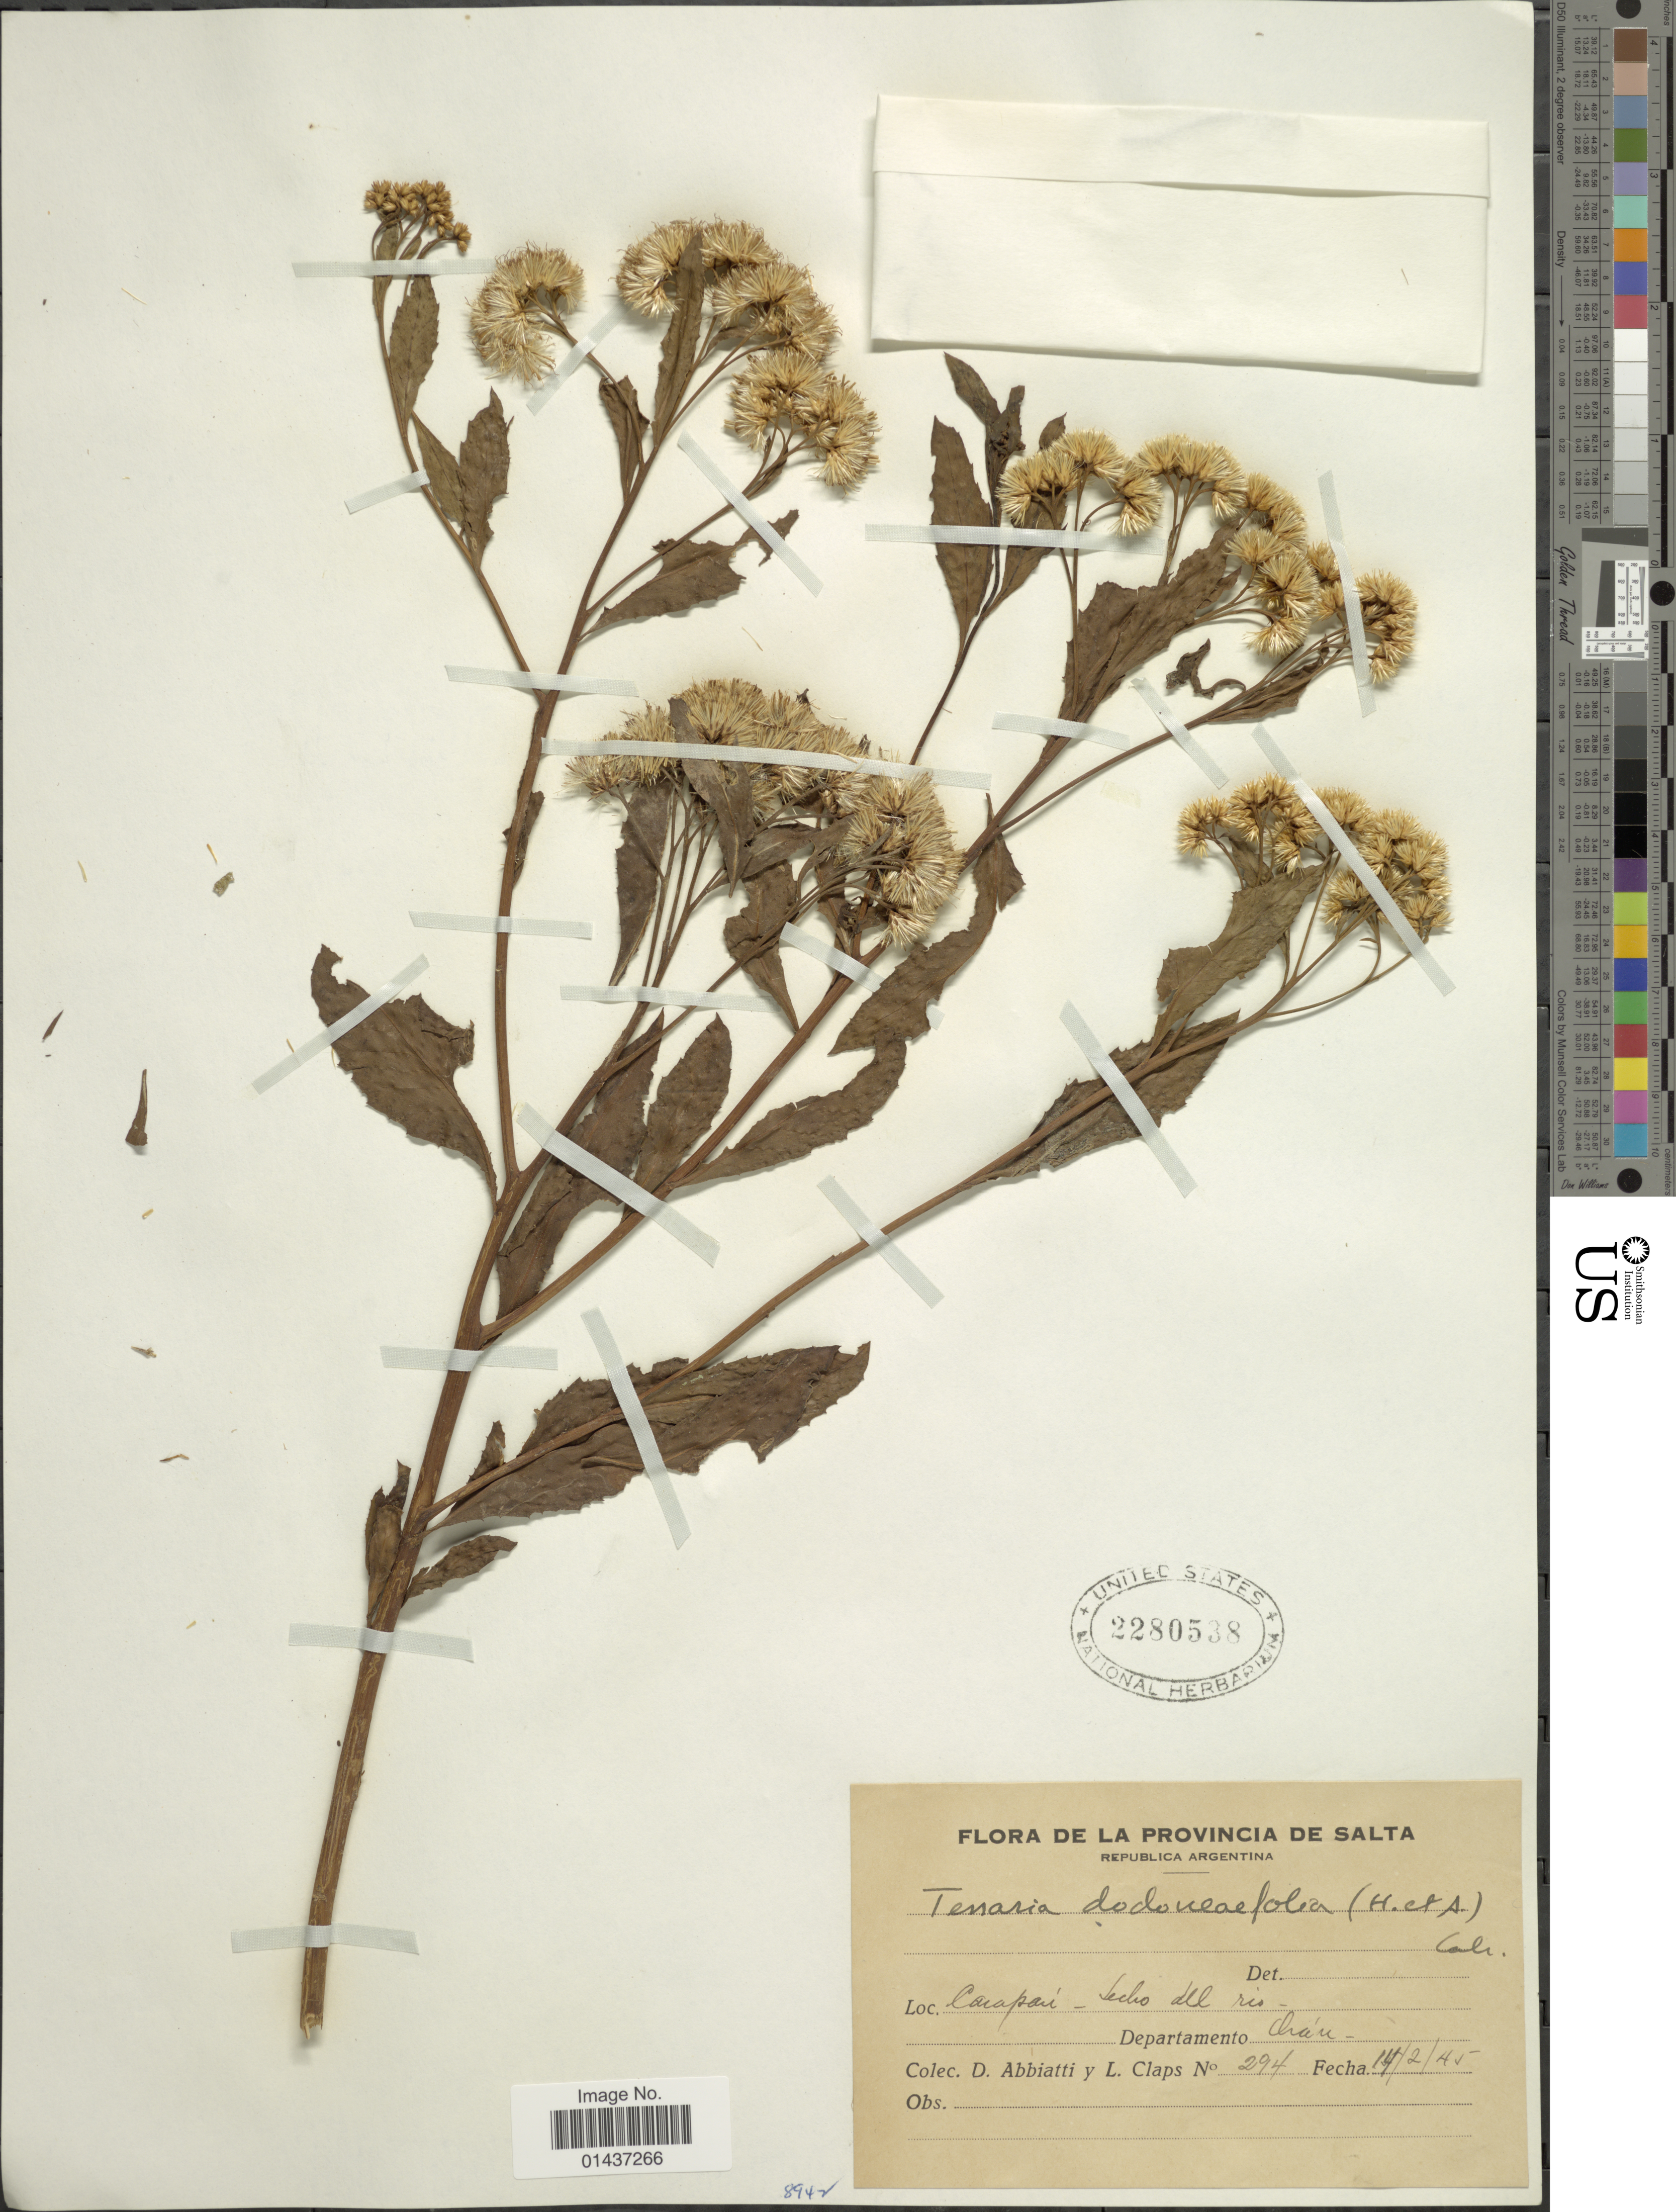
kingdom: Plantae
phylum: Tracheophyta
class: Magnoliopsida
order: Asterales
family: Asteraceae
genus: Tessaria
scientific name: Tessaria dodoneifolia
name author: (Hook. & Arn.) Cabrera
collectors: D. Abbiatti & L. Claps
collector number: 294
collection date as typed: Transcribed d/m/y: 14/2/45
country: Argentina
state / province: Salta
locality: Carapaú - Lecho del rio, Departamento Oran.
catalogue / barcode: US 2280538